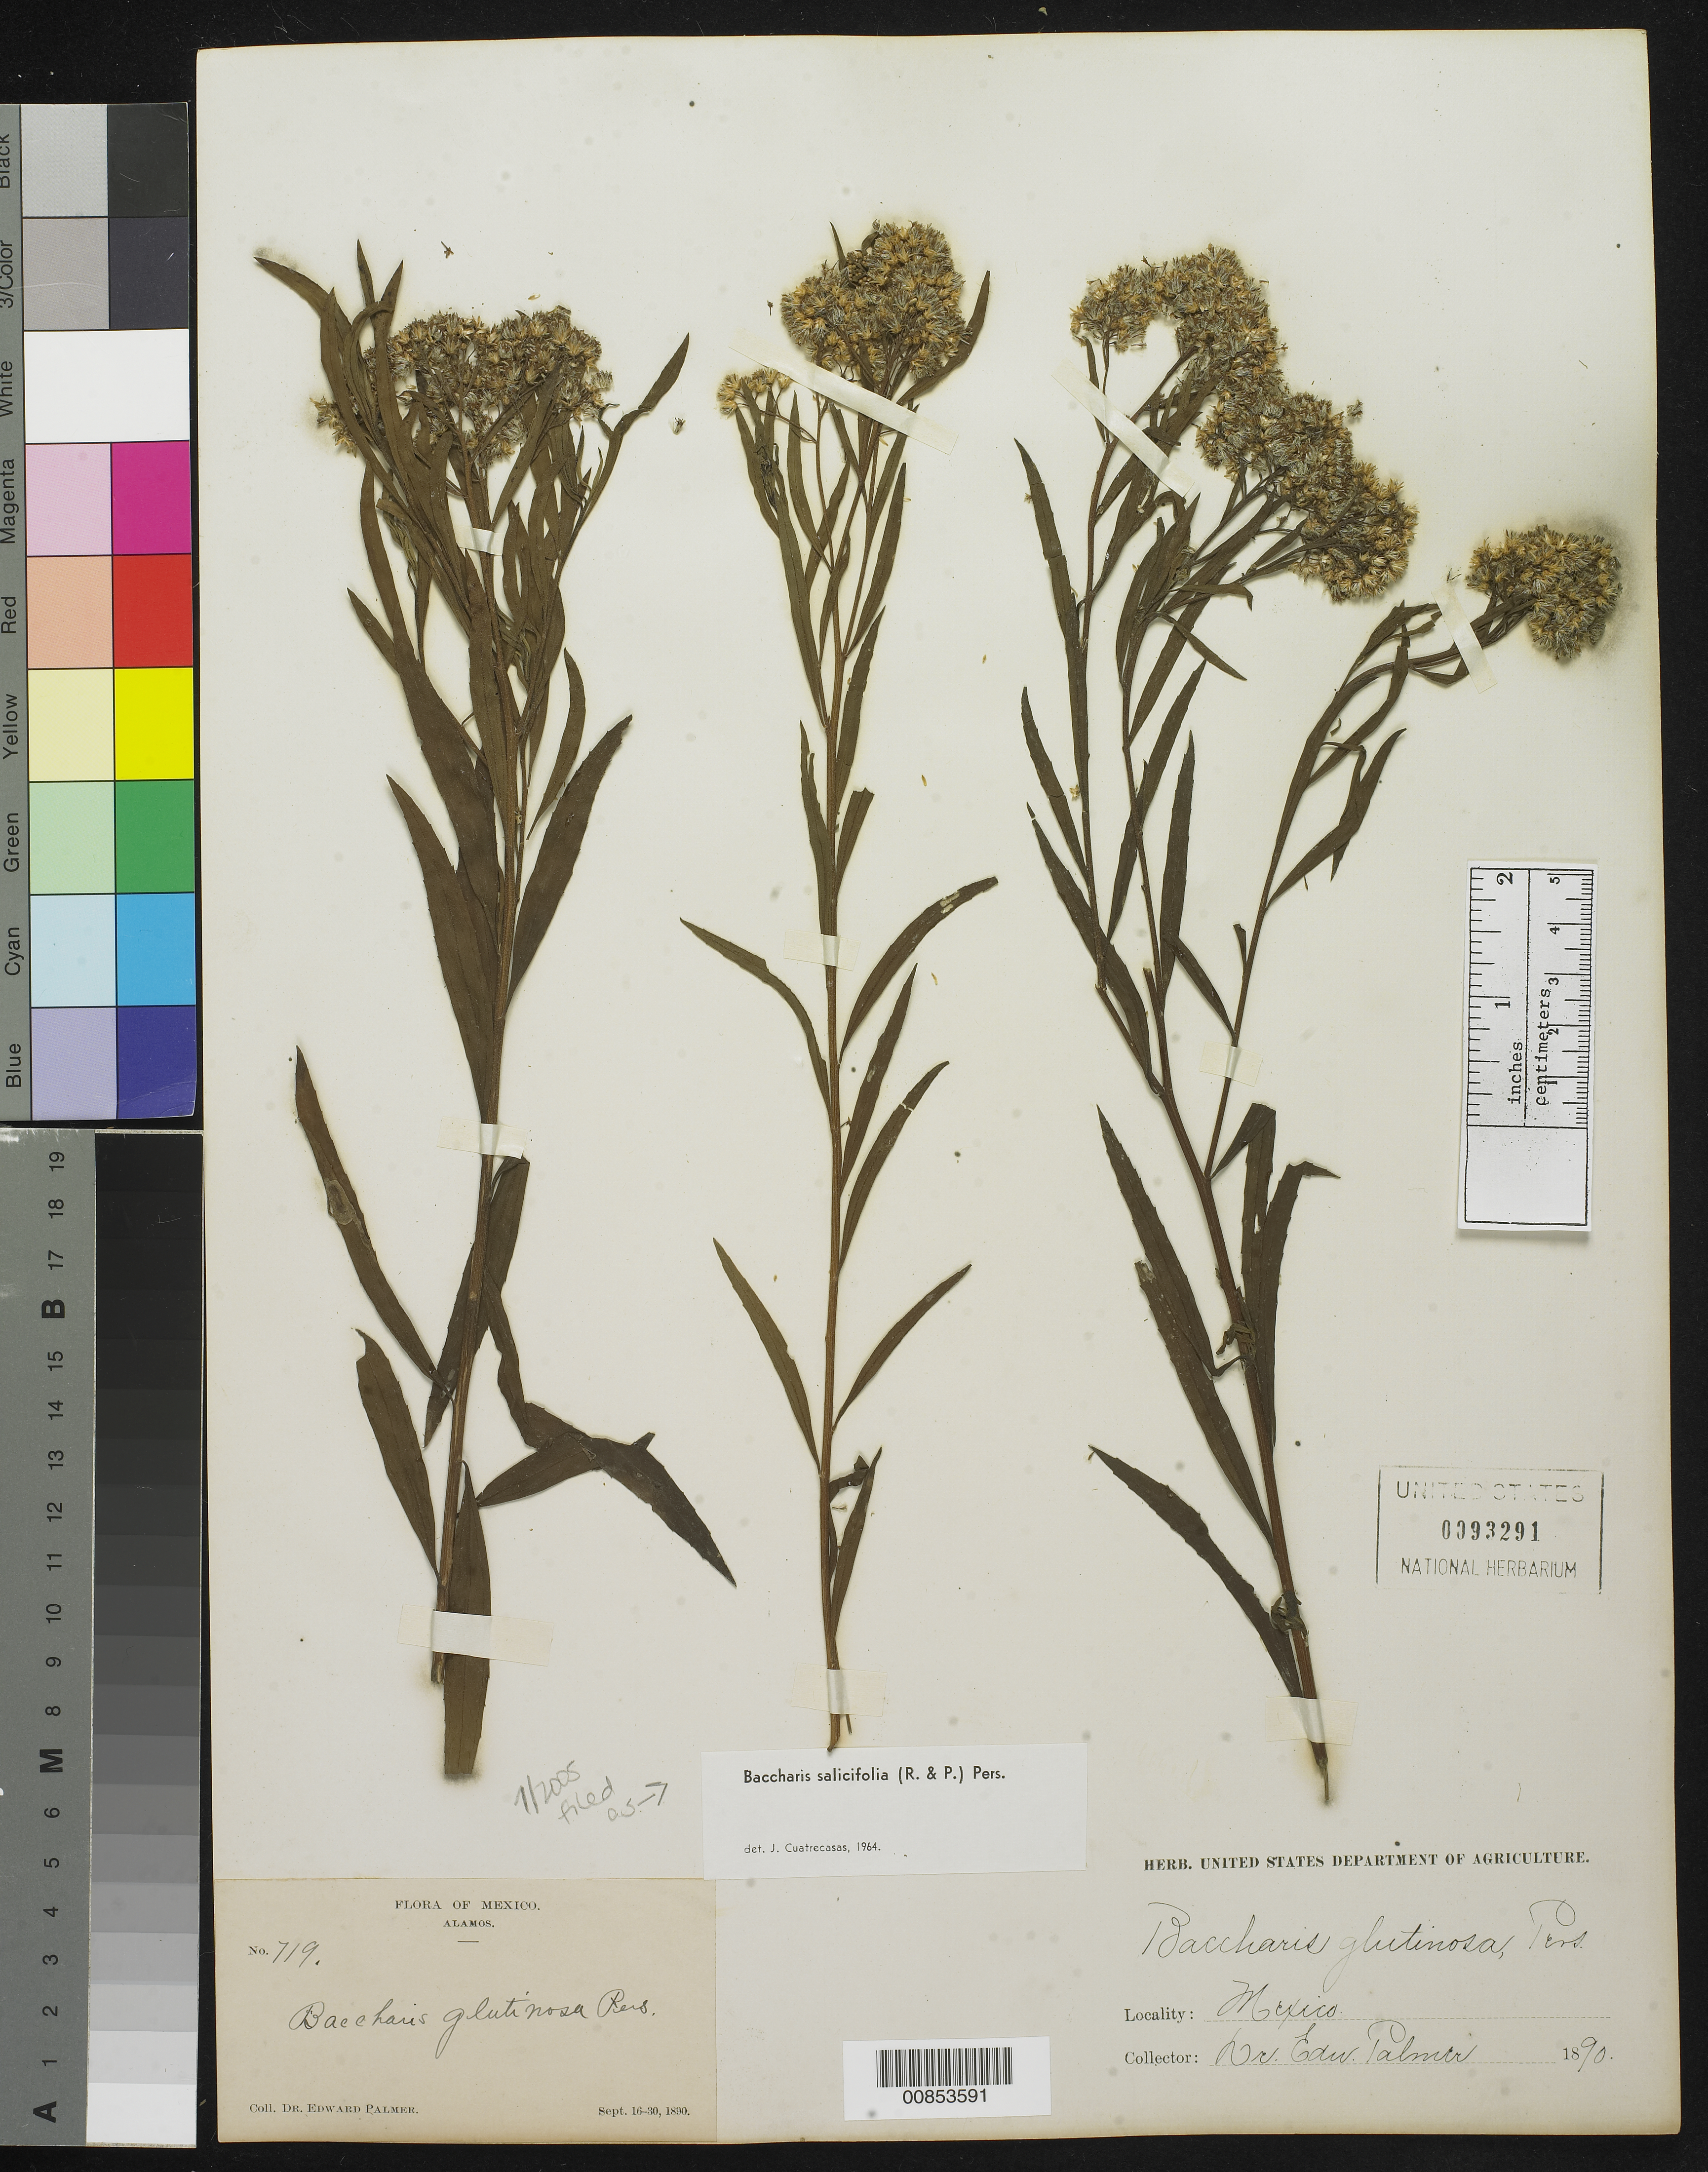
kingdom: Plantae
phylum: Tracheophyta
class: Magnoliopsida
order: Asterales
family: Asteraceae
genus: Baccharis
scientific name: Baccharis salicifolia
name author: (Ruiz & Pav.) Pers.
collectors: E. Palmer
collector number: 719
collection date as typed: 16 Sep 1890 to 30 Sep 1890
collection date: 1890-09-16/1890-09-30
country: Mexico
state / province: Sonora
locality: Alamos, Sonora.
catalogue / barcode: US 93291